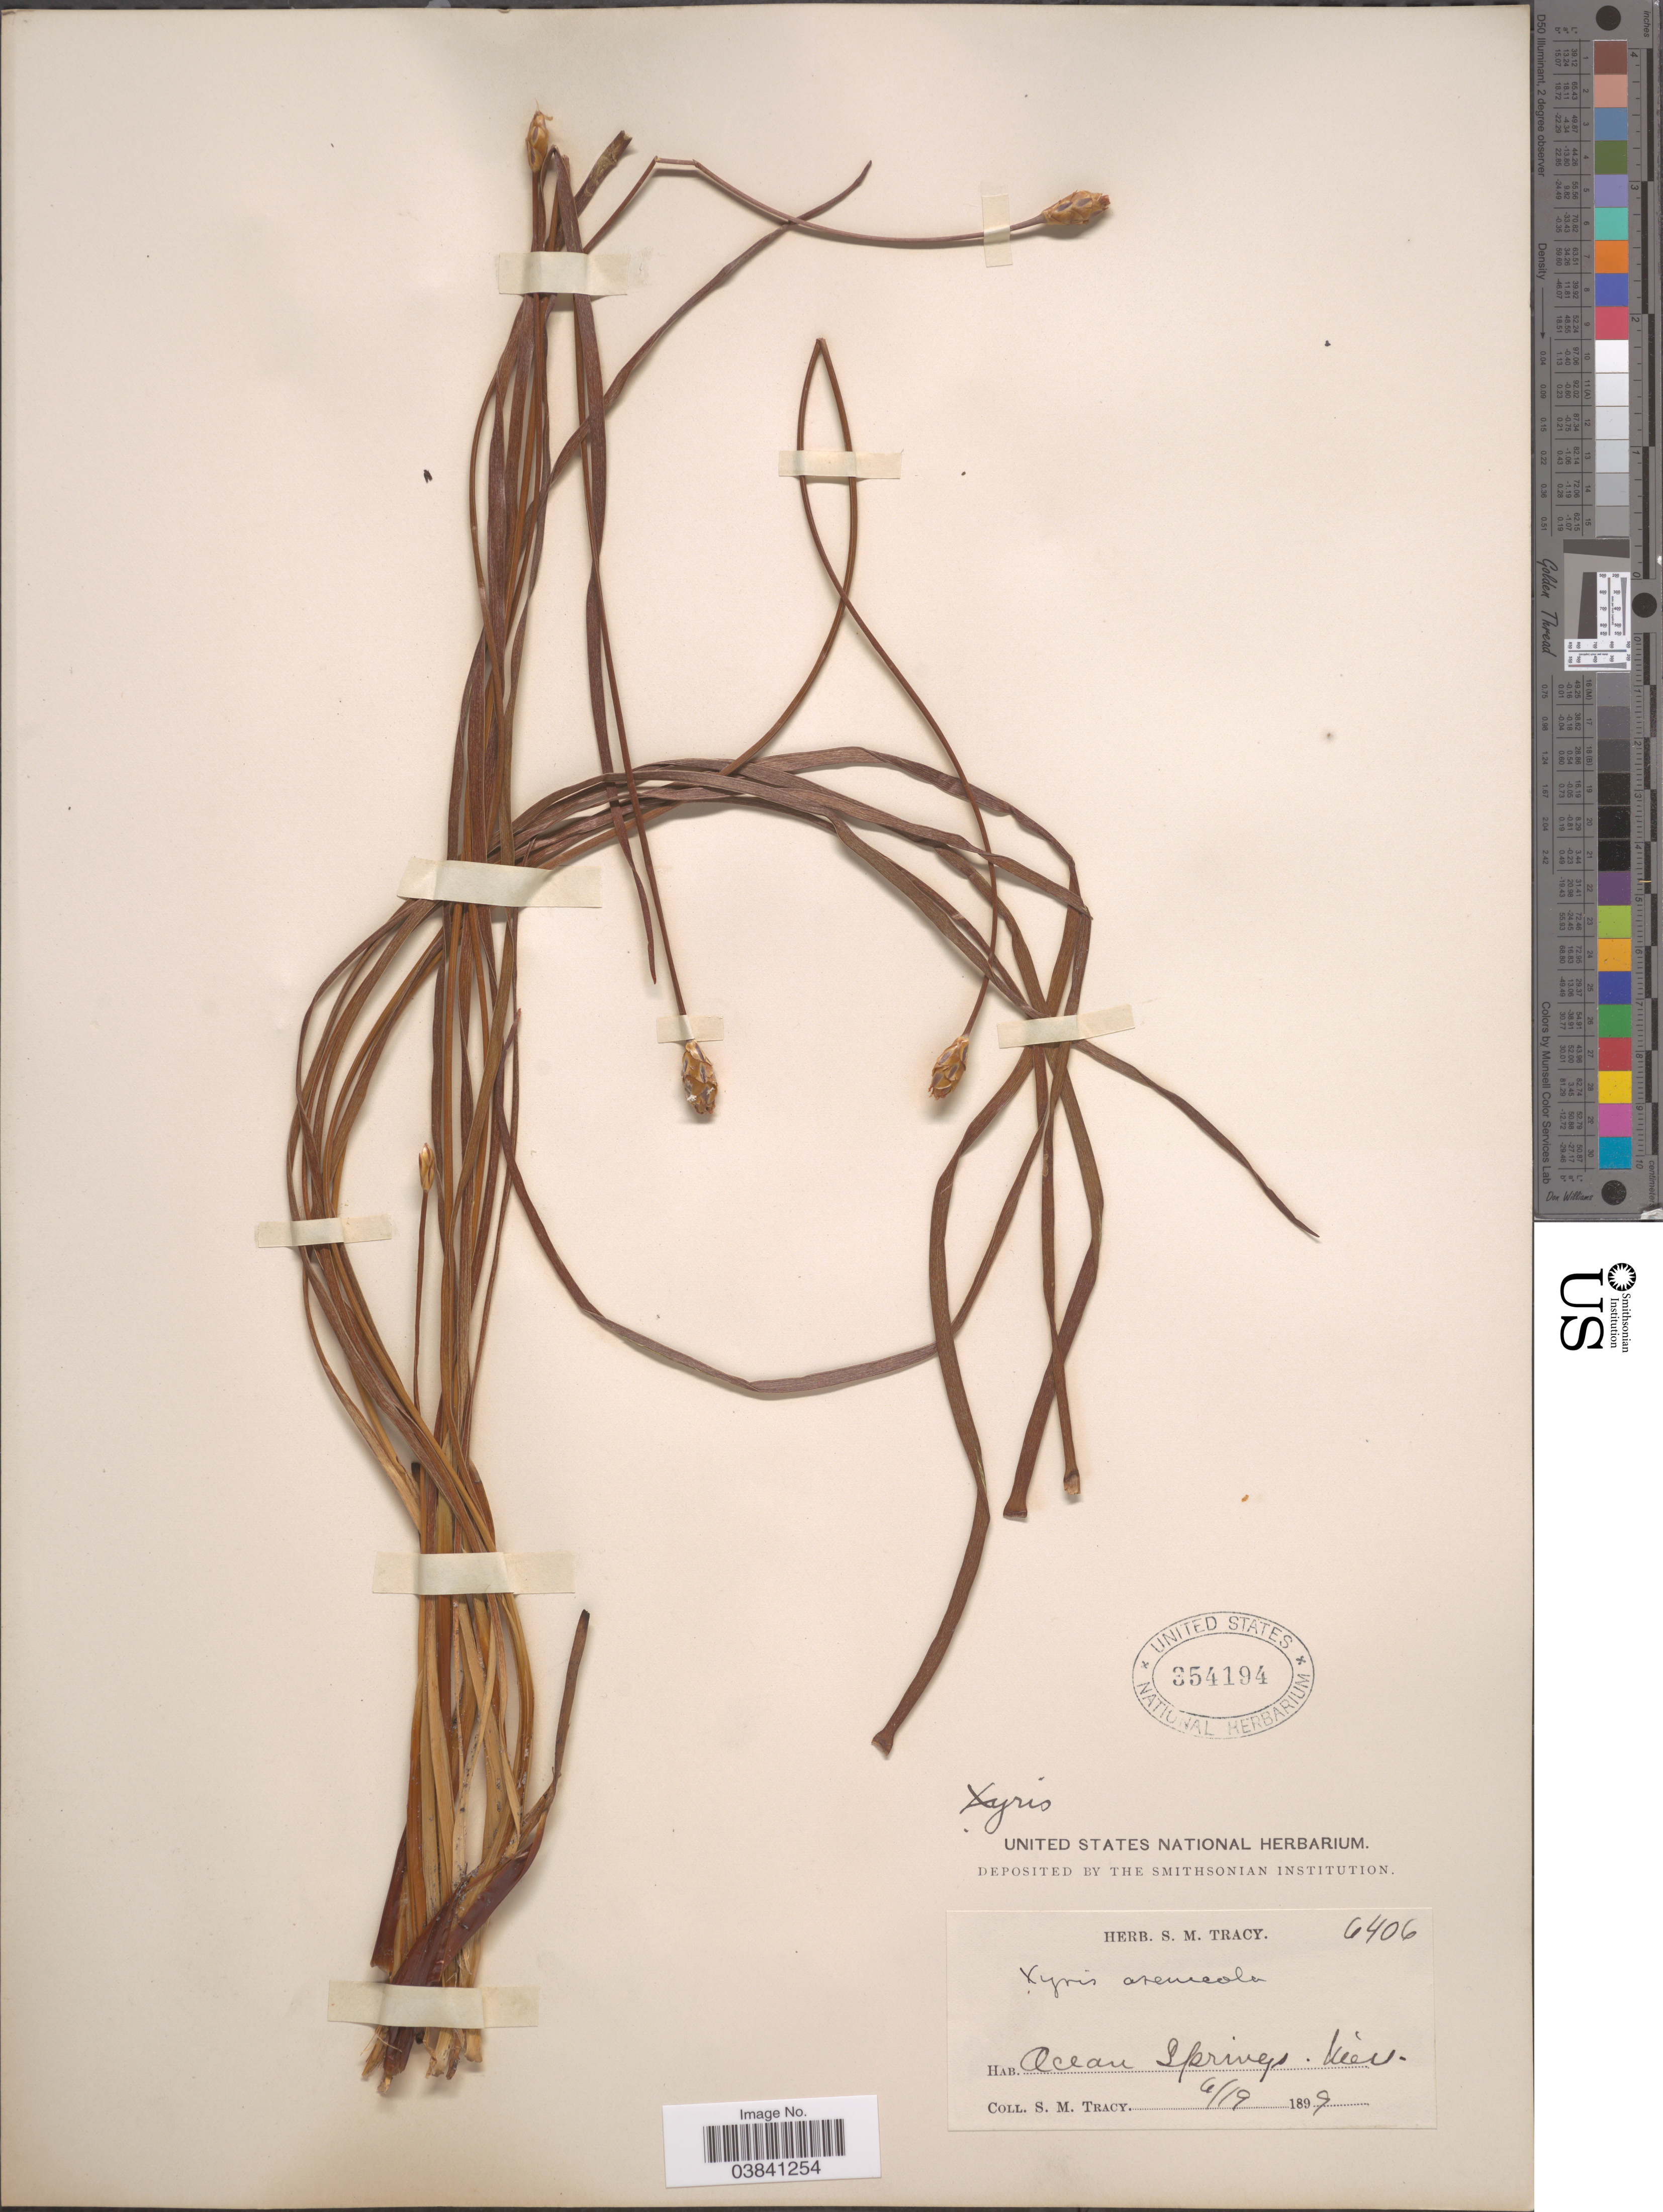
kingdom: Plantae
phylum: Tracheophyta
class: Liliopsida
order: Poales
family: Xyridaceae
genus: Xyris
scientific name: Xyris caroliniana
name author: Walter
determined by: Strong, Mark T., (BOT), Smithsonian Institution - National Museum of Natural History (UNITED STATES)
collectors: S. M. Tracy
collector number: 6406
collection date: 1899-06-19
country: United States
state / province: Mississippi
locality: Ocean Springs.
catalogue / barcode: US 354194